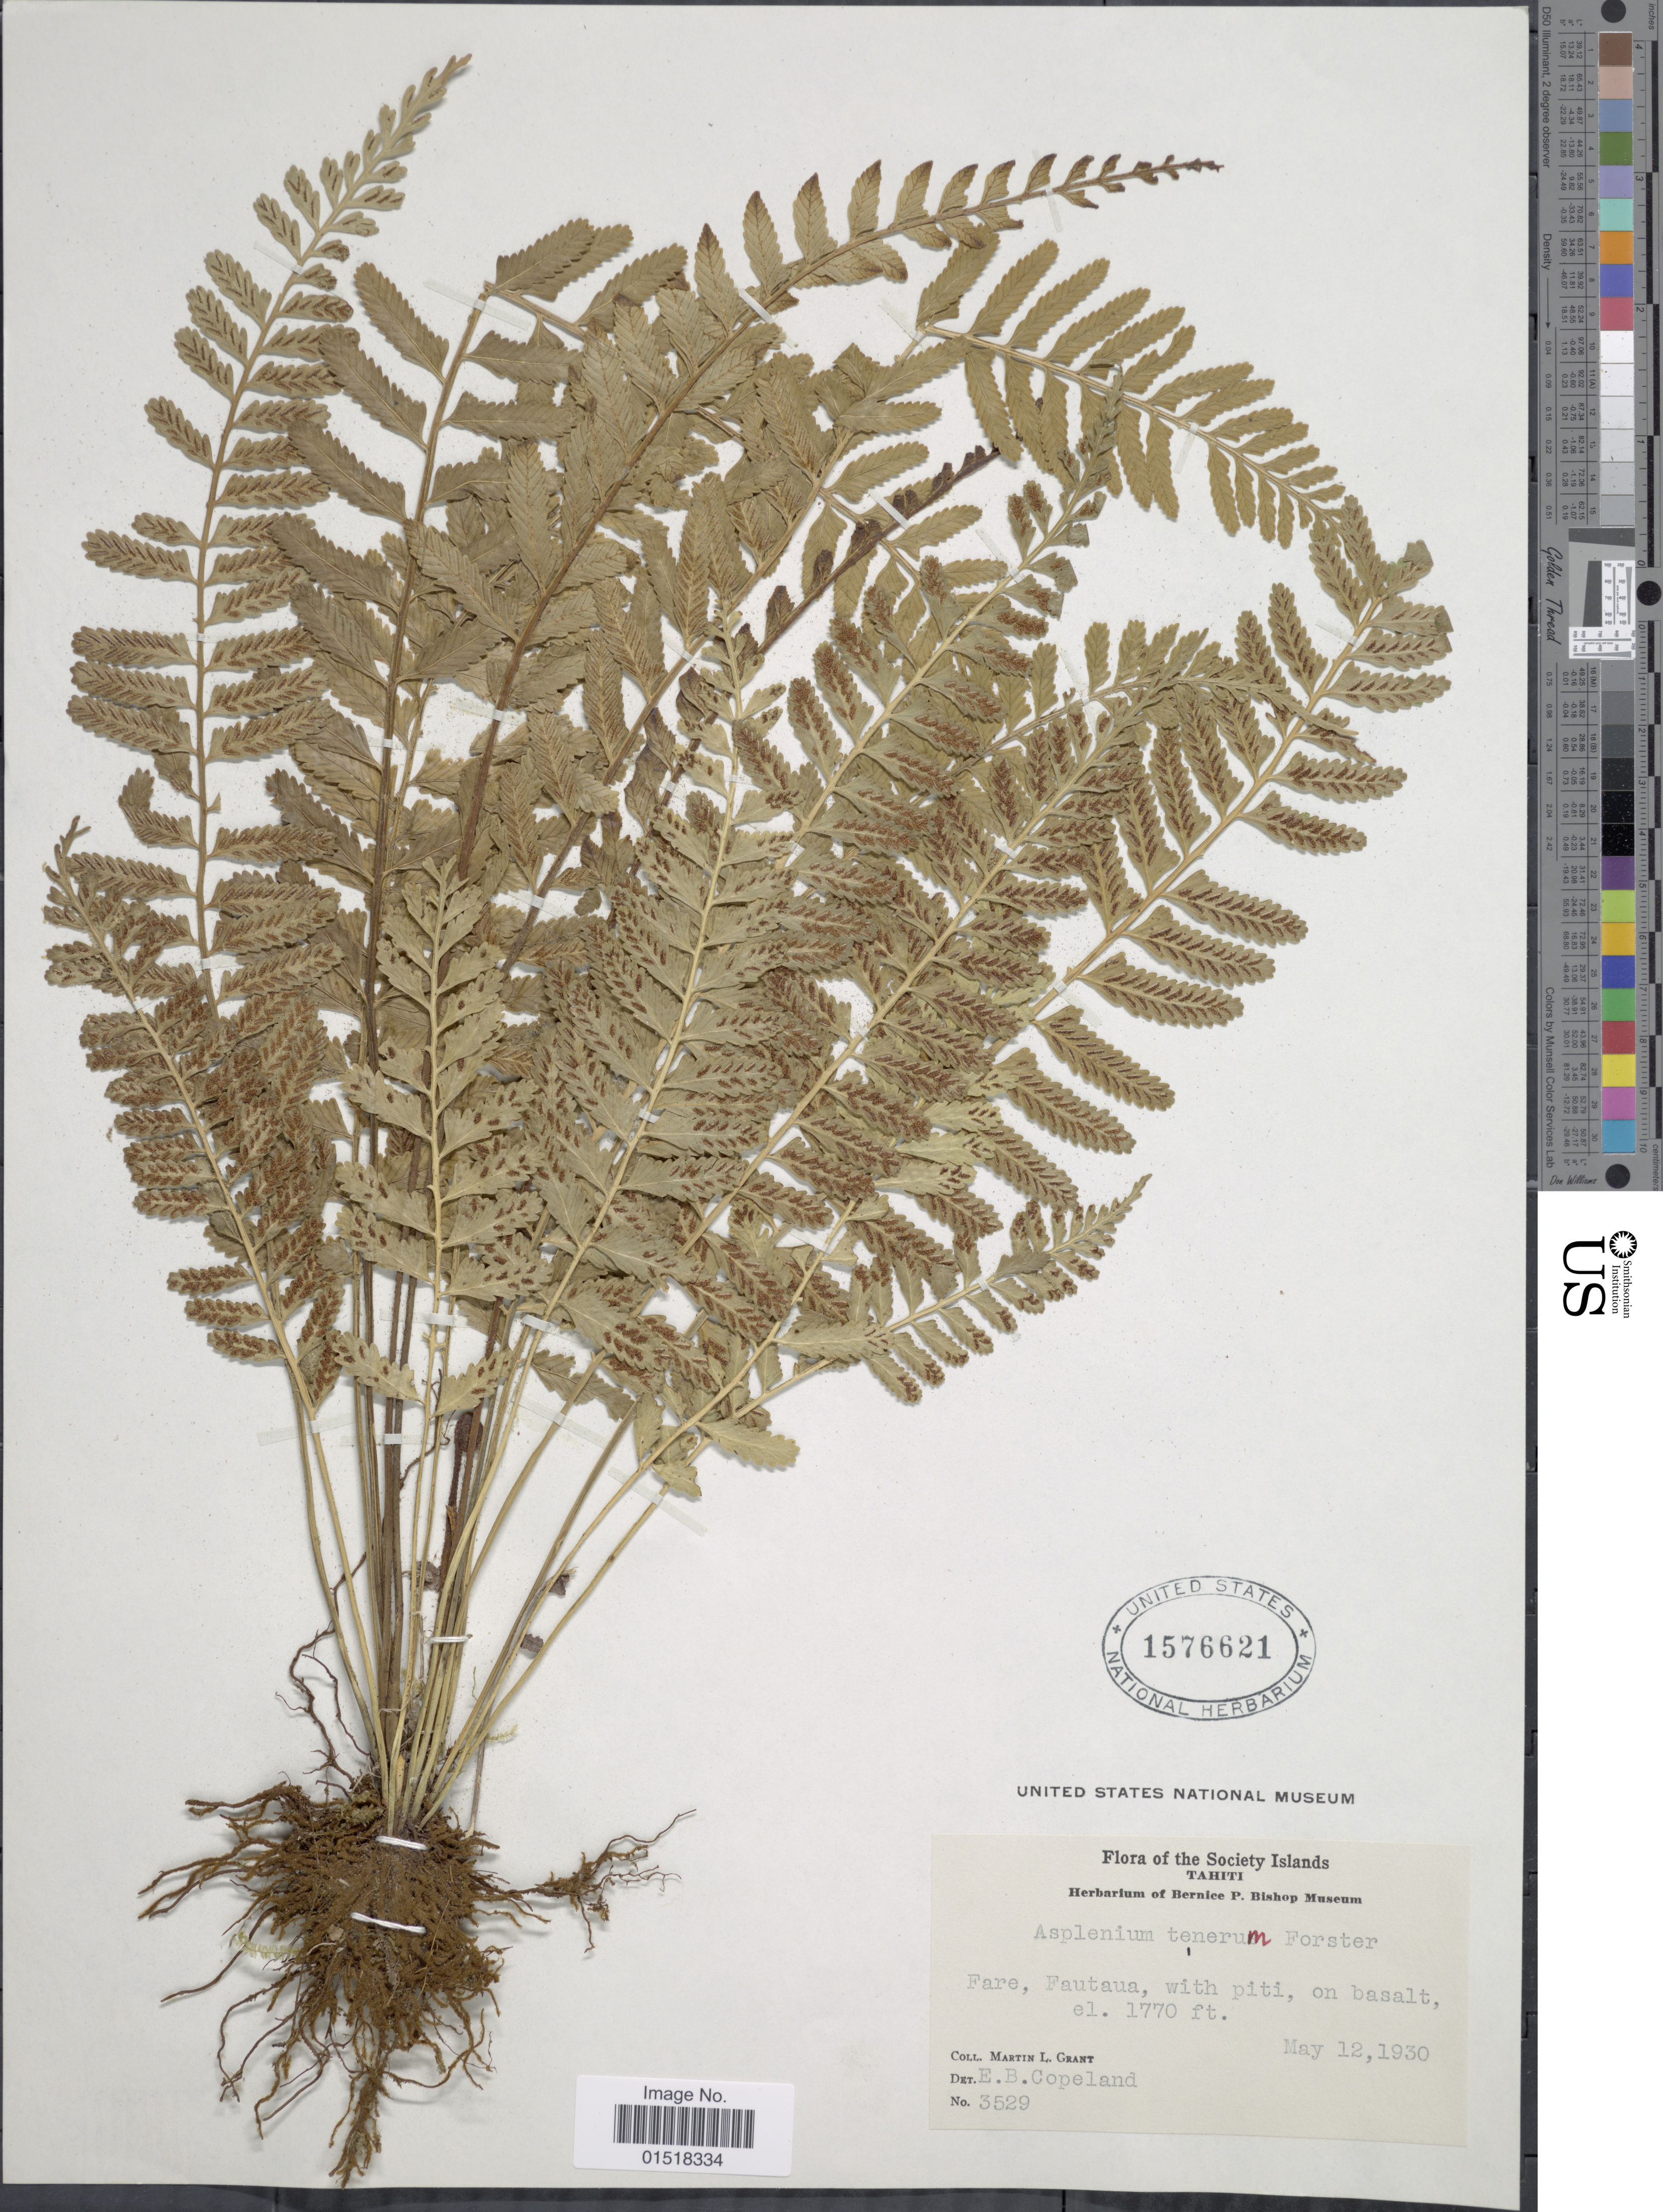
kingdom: Plantae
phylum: Tracheophyta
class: Polypodiopsida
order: Polypodiales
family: Aspleniaceae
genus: Asplenium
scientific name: Asplenium tenerum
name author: G. Forst.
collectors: M. L. Grant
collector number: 3529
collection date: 1930-05-12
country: French Polynesia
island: Tahiti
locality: Society Islands. Tahiti. Fare, Fautaua, with piti, on basalt.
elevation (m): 539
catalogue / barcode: US 1576621